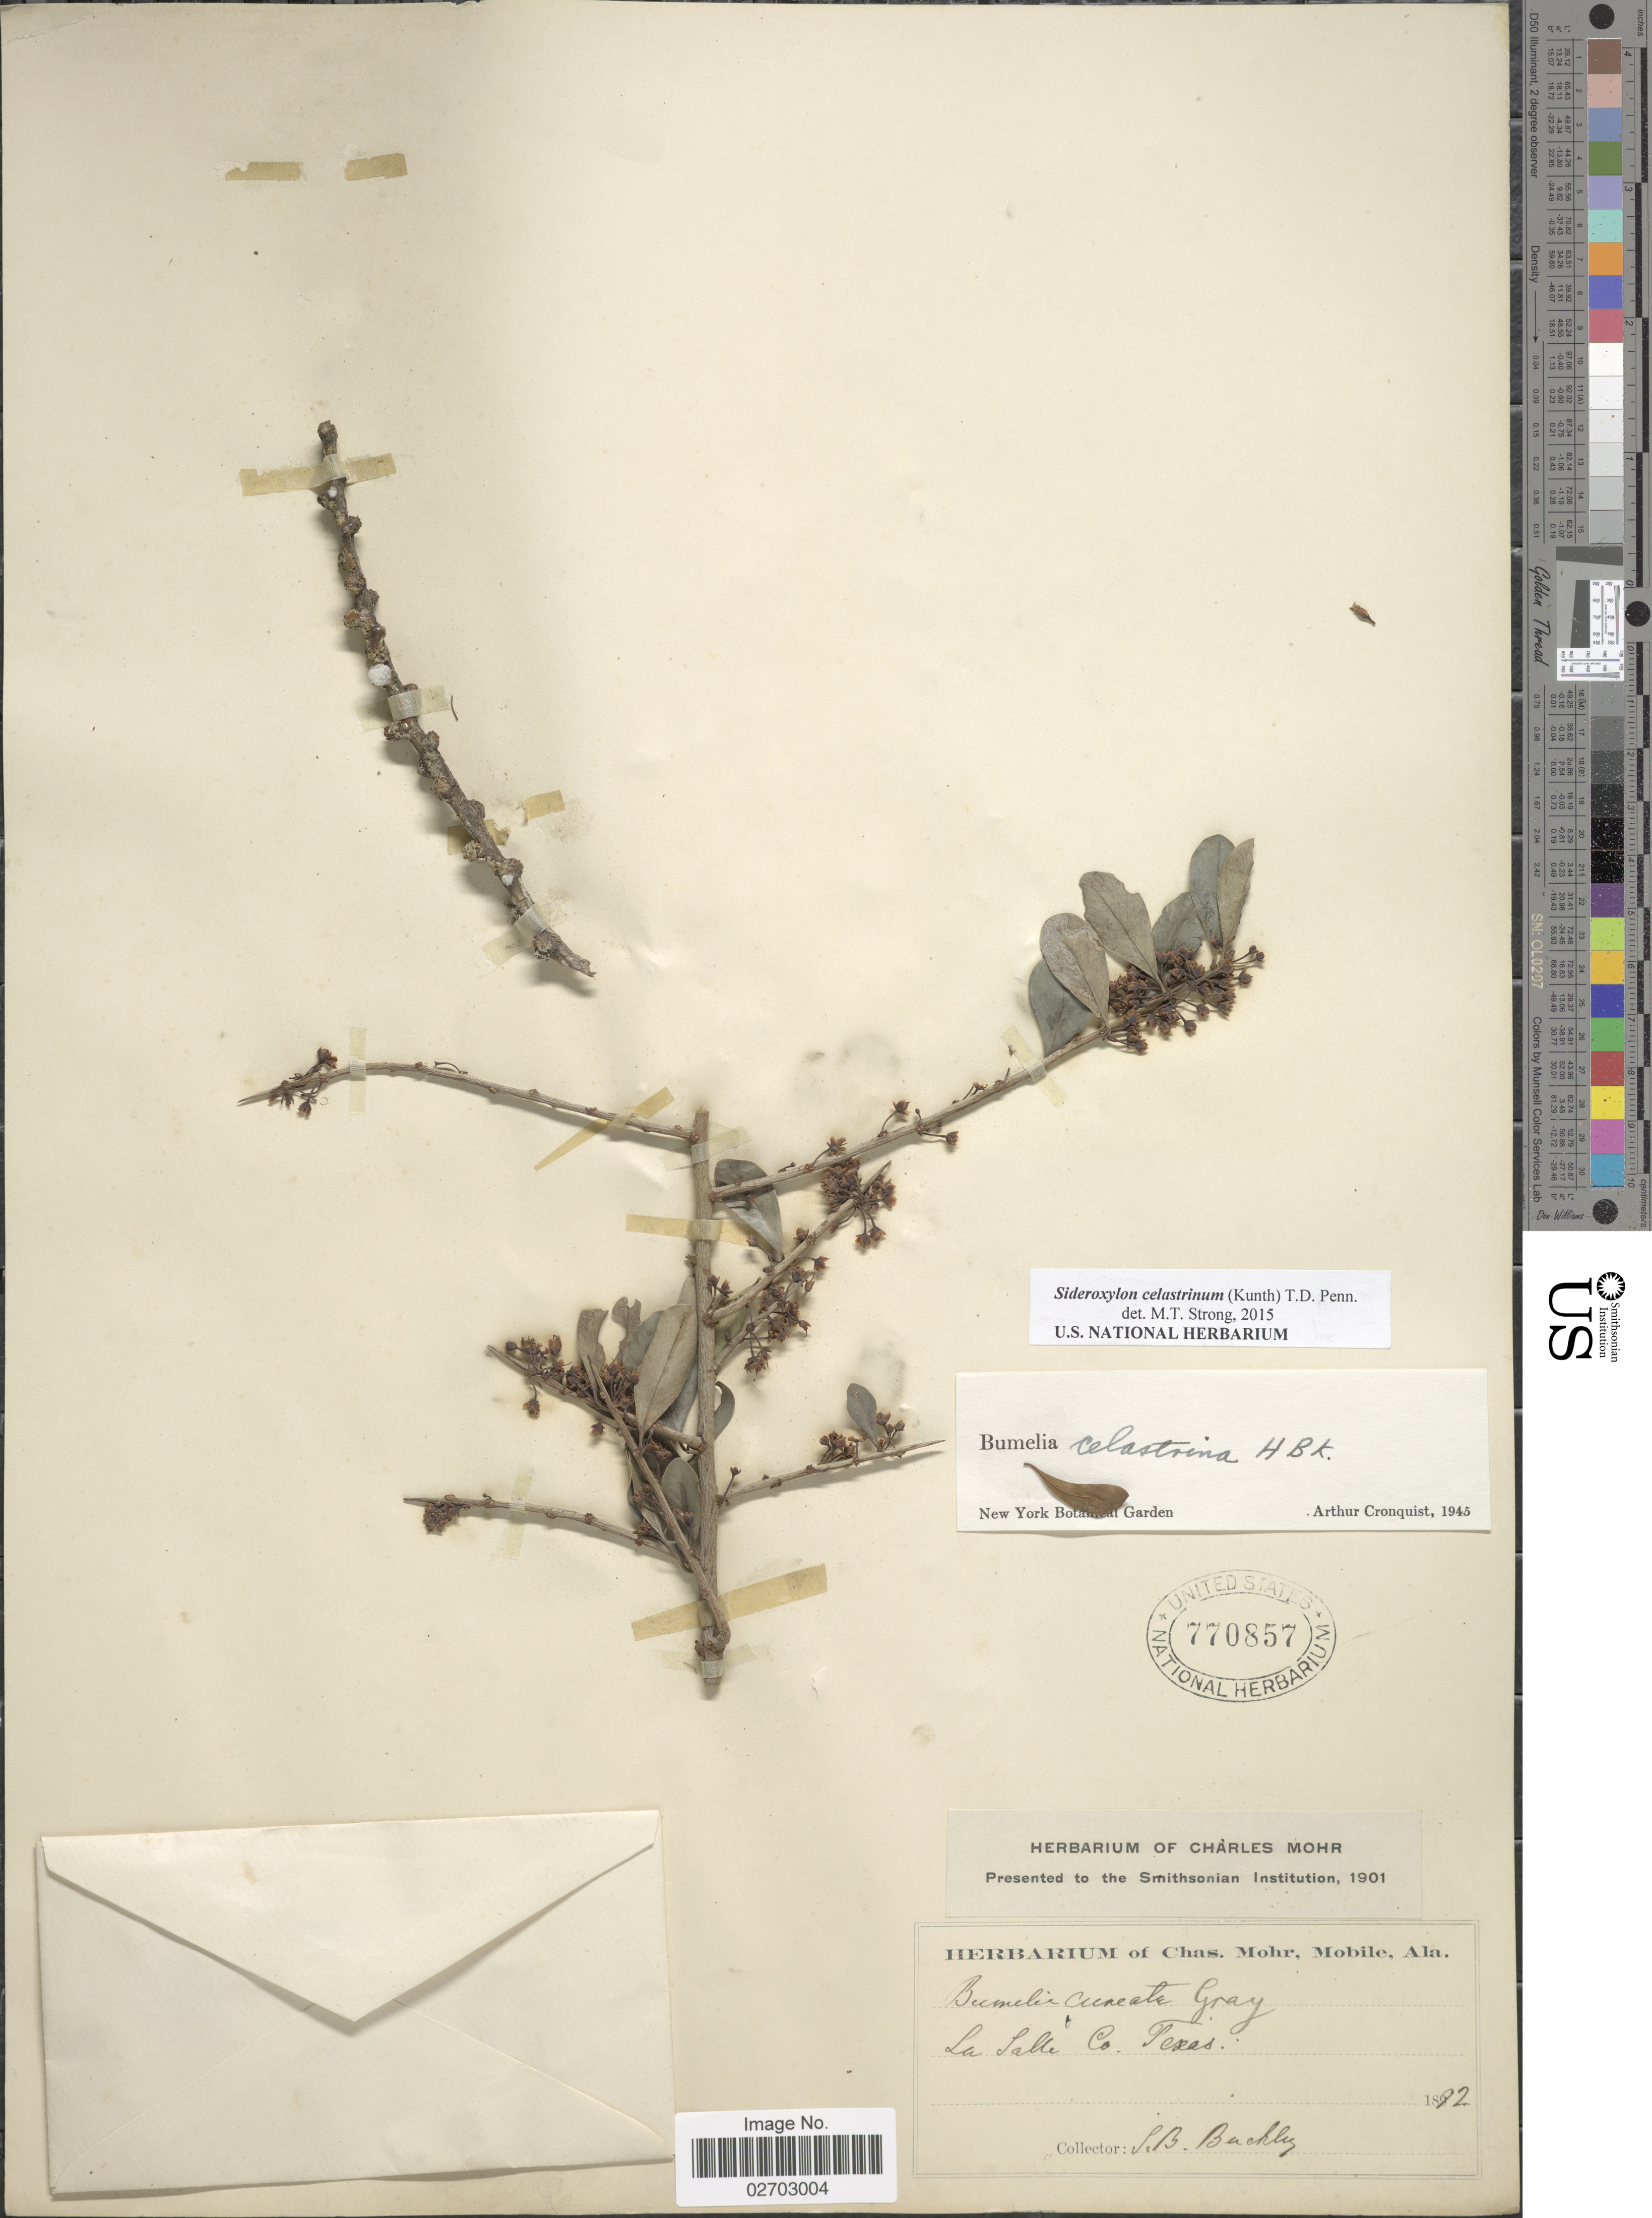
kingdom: Plantae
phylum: Tracheophyta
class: Magnoliopsida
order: Ericales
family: Sapotaceae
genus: Sideroxylon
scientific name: Sideroxylon celastrinum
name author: (Kunth) T.D. Penn.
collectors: S. B. Buckley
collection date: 1892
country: United States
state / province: Texas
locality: La Salle Co.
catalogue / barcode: US 770857